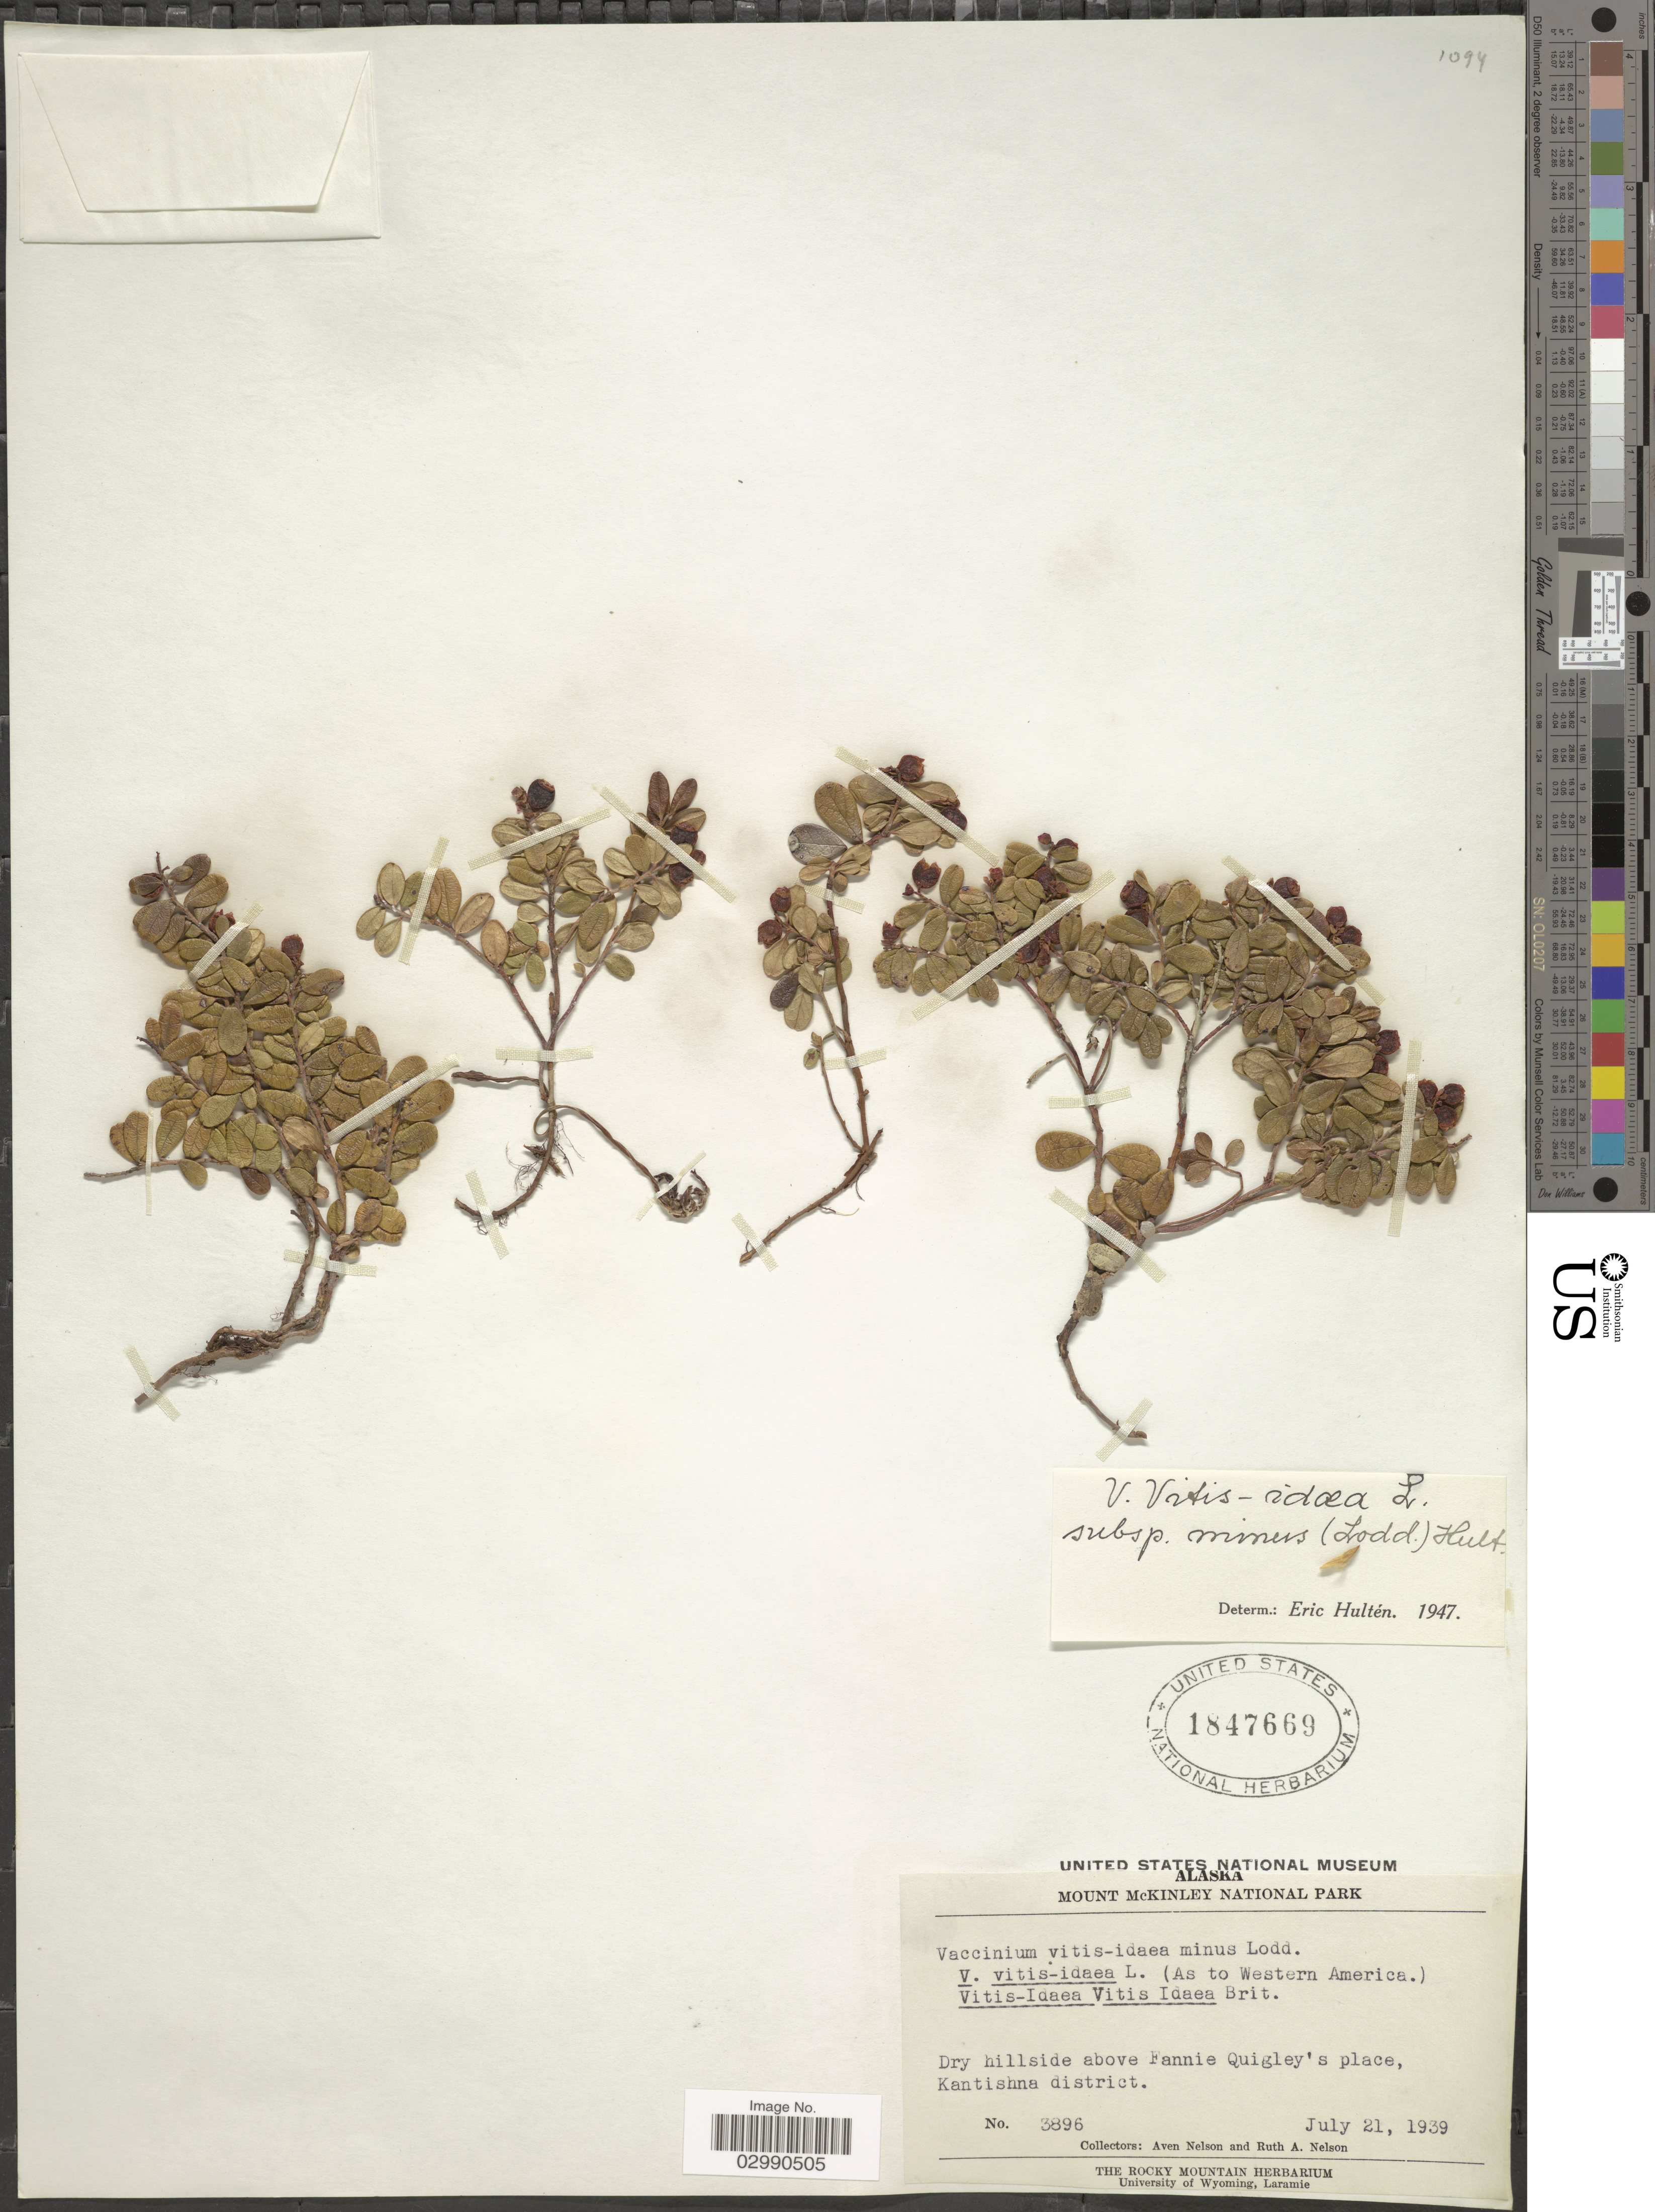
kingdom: Plantae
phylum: Tracheophyta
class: Magnoliopsida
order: Ericales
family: Ericaceae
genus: Vaccinium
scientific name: Vaccinium vitis-idaea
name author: L.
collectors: A. Nelson & R. A. Nelson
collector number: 3896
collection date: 1939-07-21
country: United States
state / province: Alaska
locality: Mount McKinley National Park. Above Fannie Quigley's place, Kantishna district.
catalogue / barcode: US 1847669